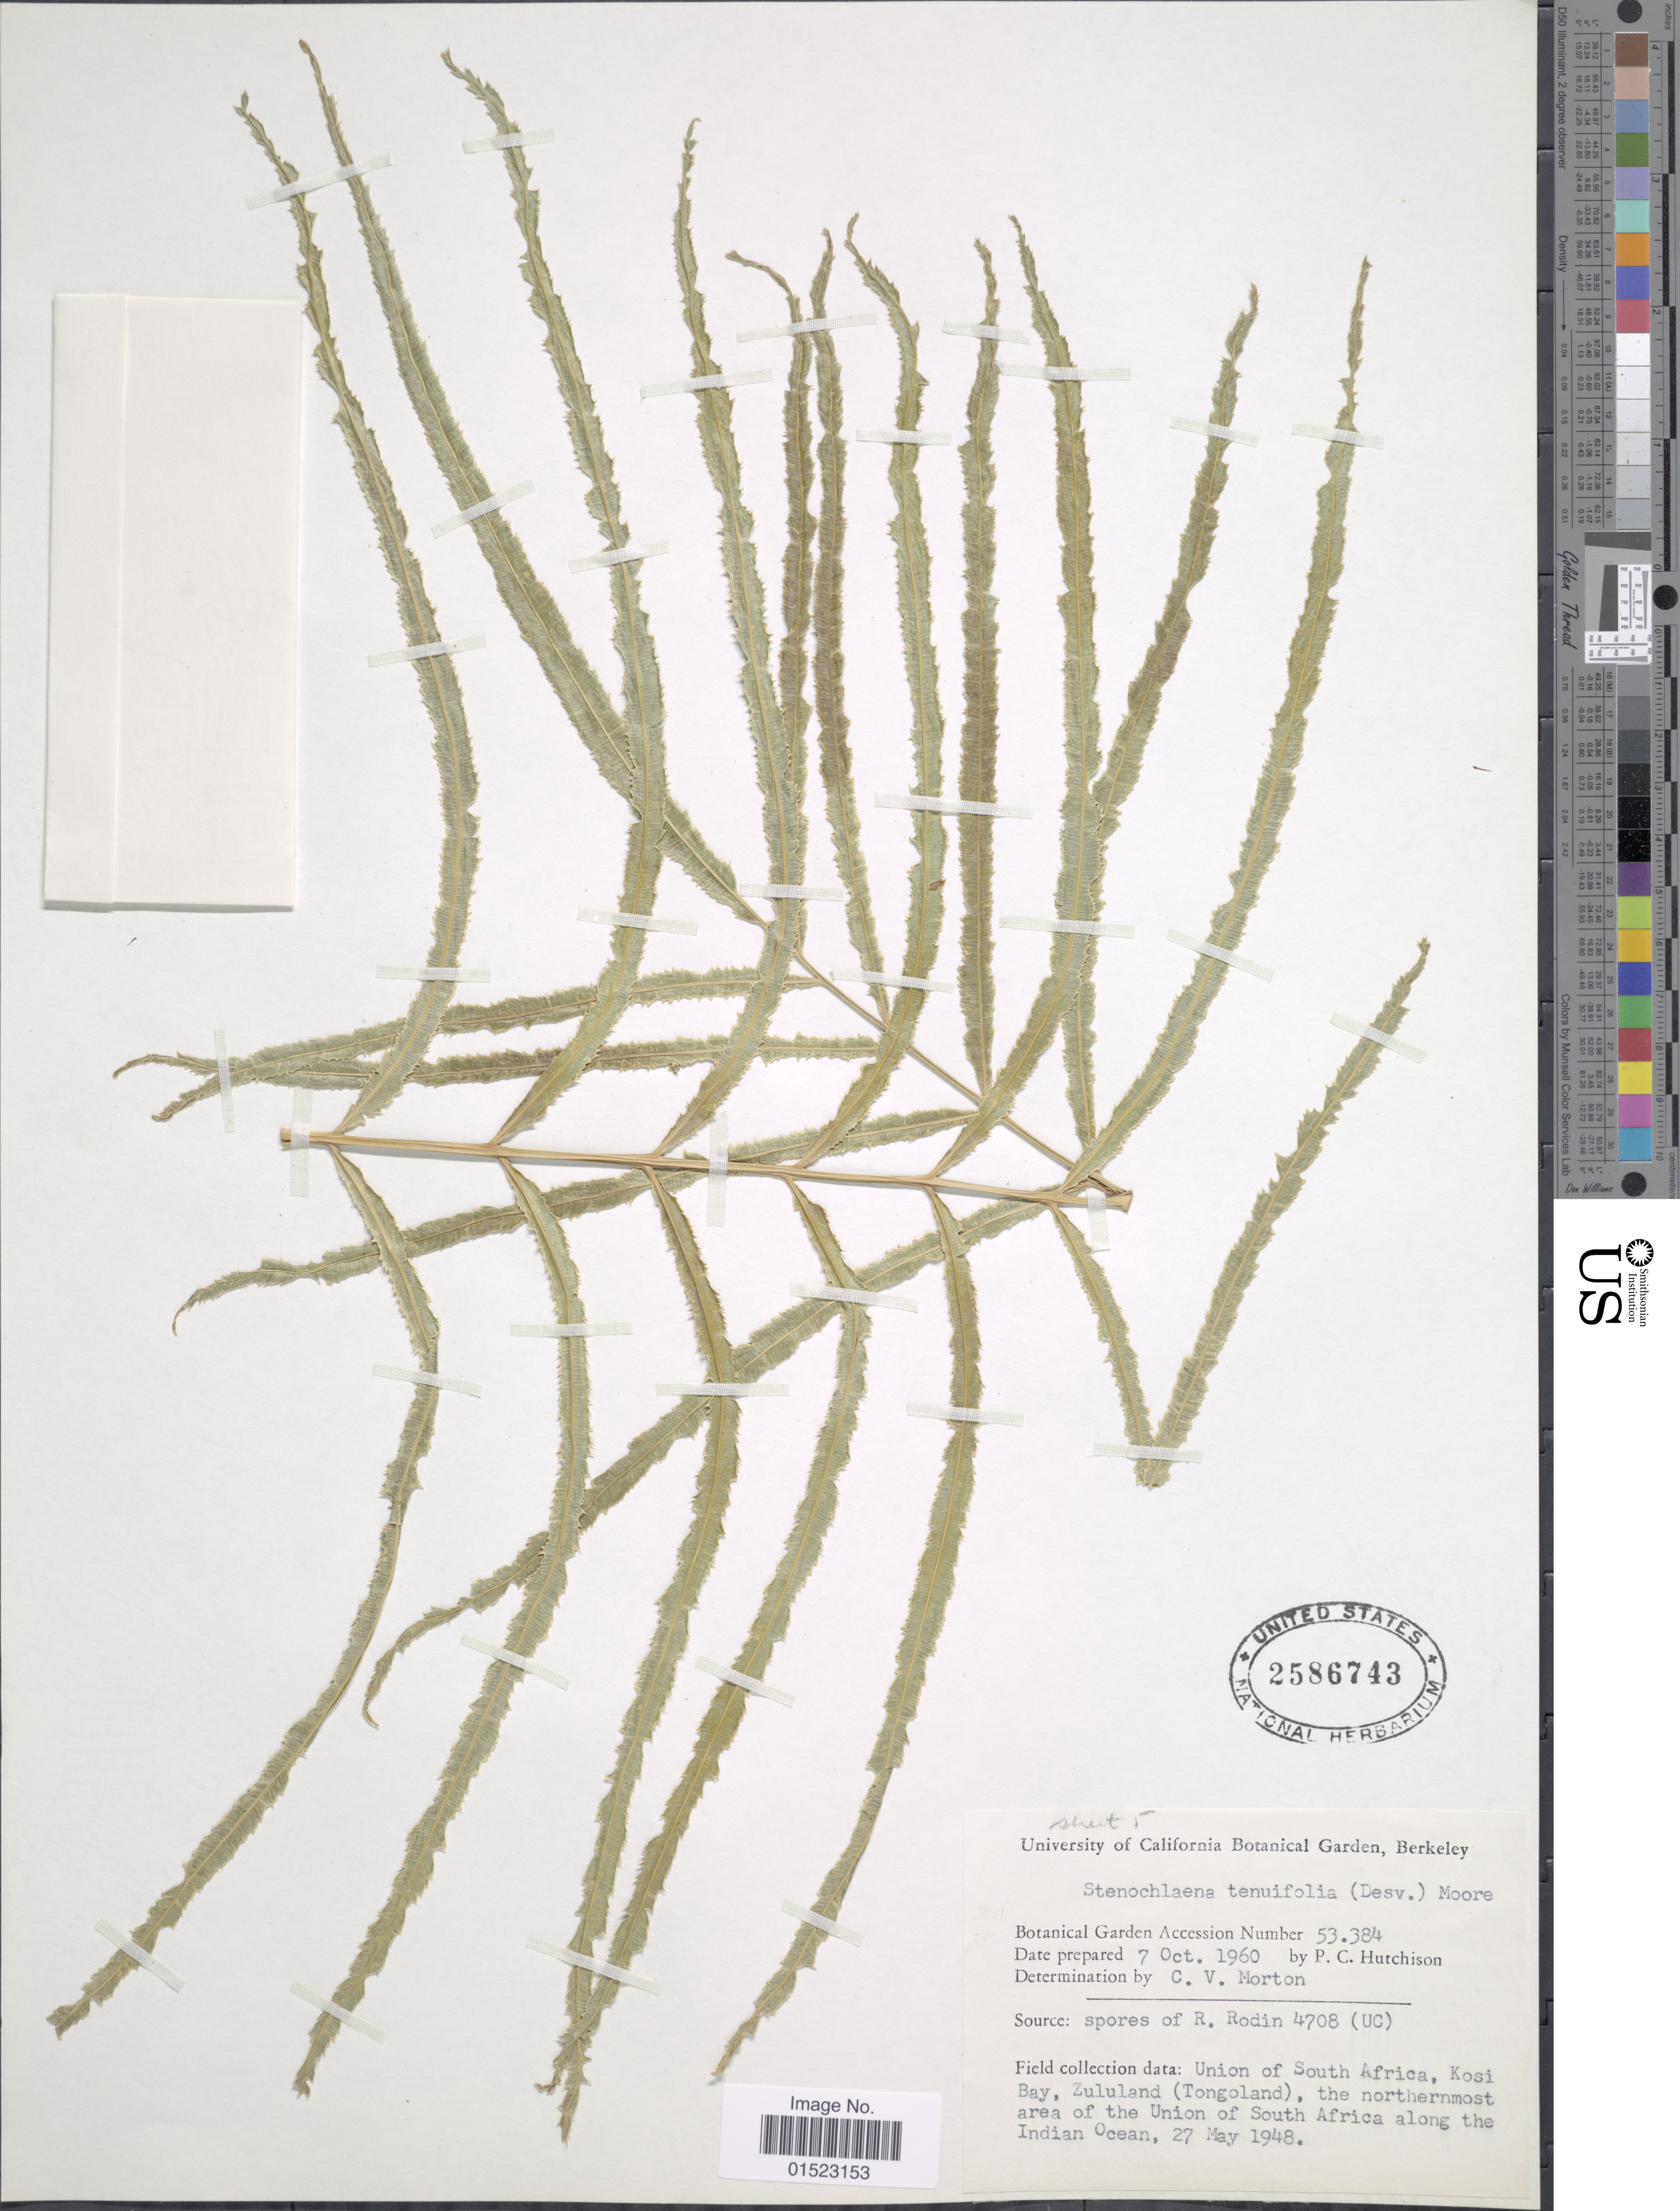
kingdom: Plantae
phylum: Tracheophyta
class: Polypodiopsida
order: Polypodiales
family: Blechnaceae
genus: Stenochlaena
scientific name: Stenochlaena tenuifolia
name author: (Desv.) T. Moore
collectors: P. C. Hutchison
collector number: Botanical Garden Number 53384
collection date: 1960-10-07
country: South Africa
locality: Union of South Africa, Kosi Bay, Zululand (Tongoland), the northernmost area of the Union of South Afrca along the Indian Ocean, Source: spores of R. Rodin 4708 (UC)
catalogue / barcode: US 2586743